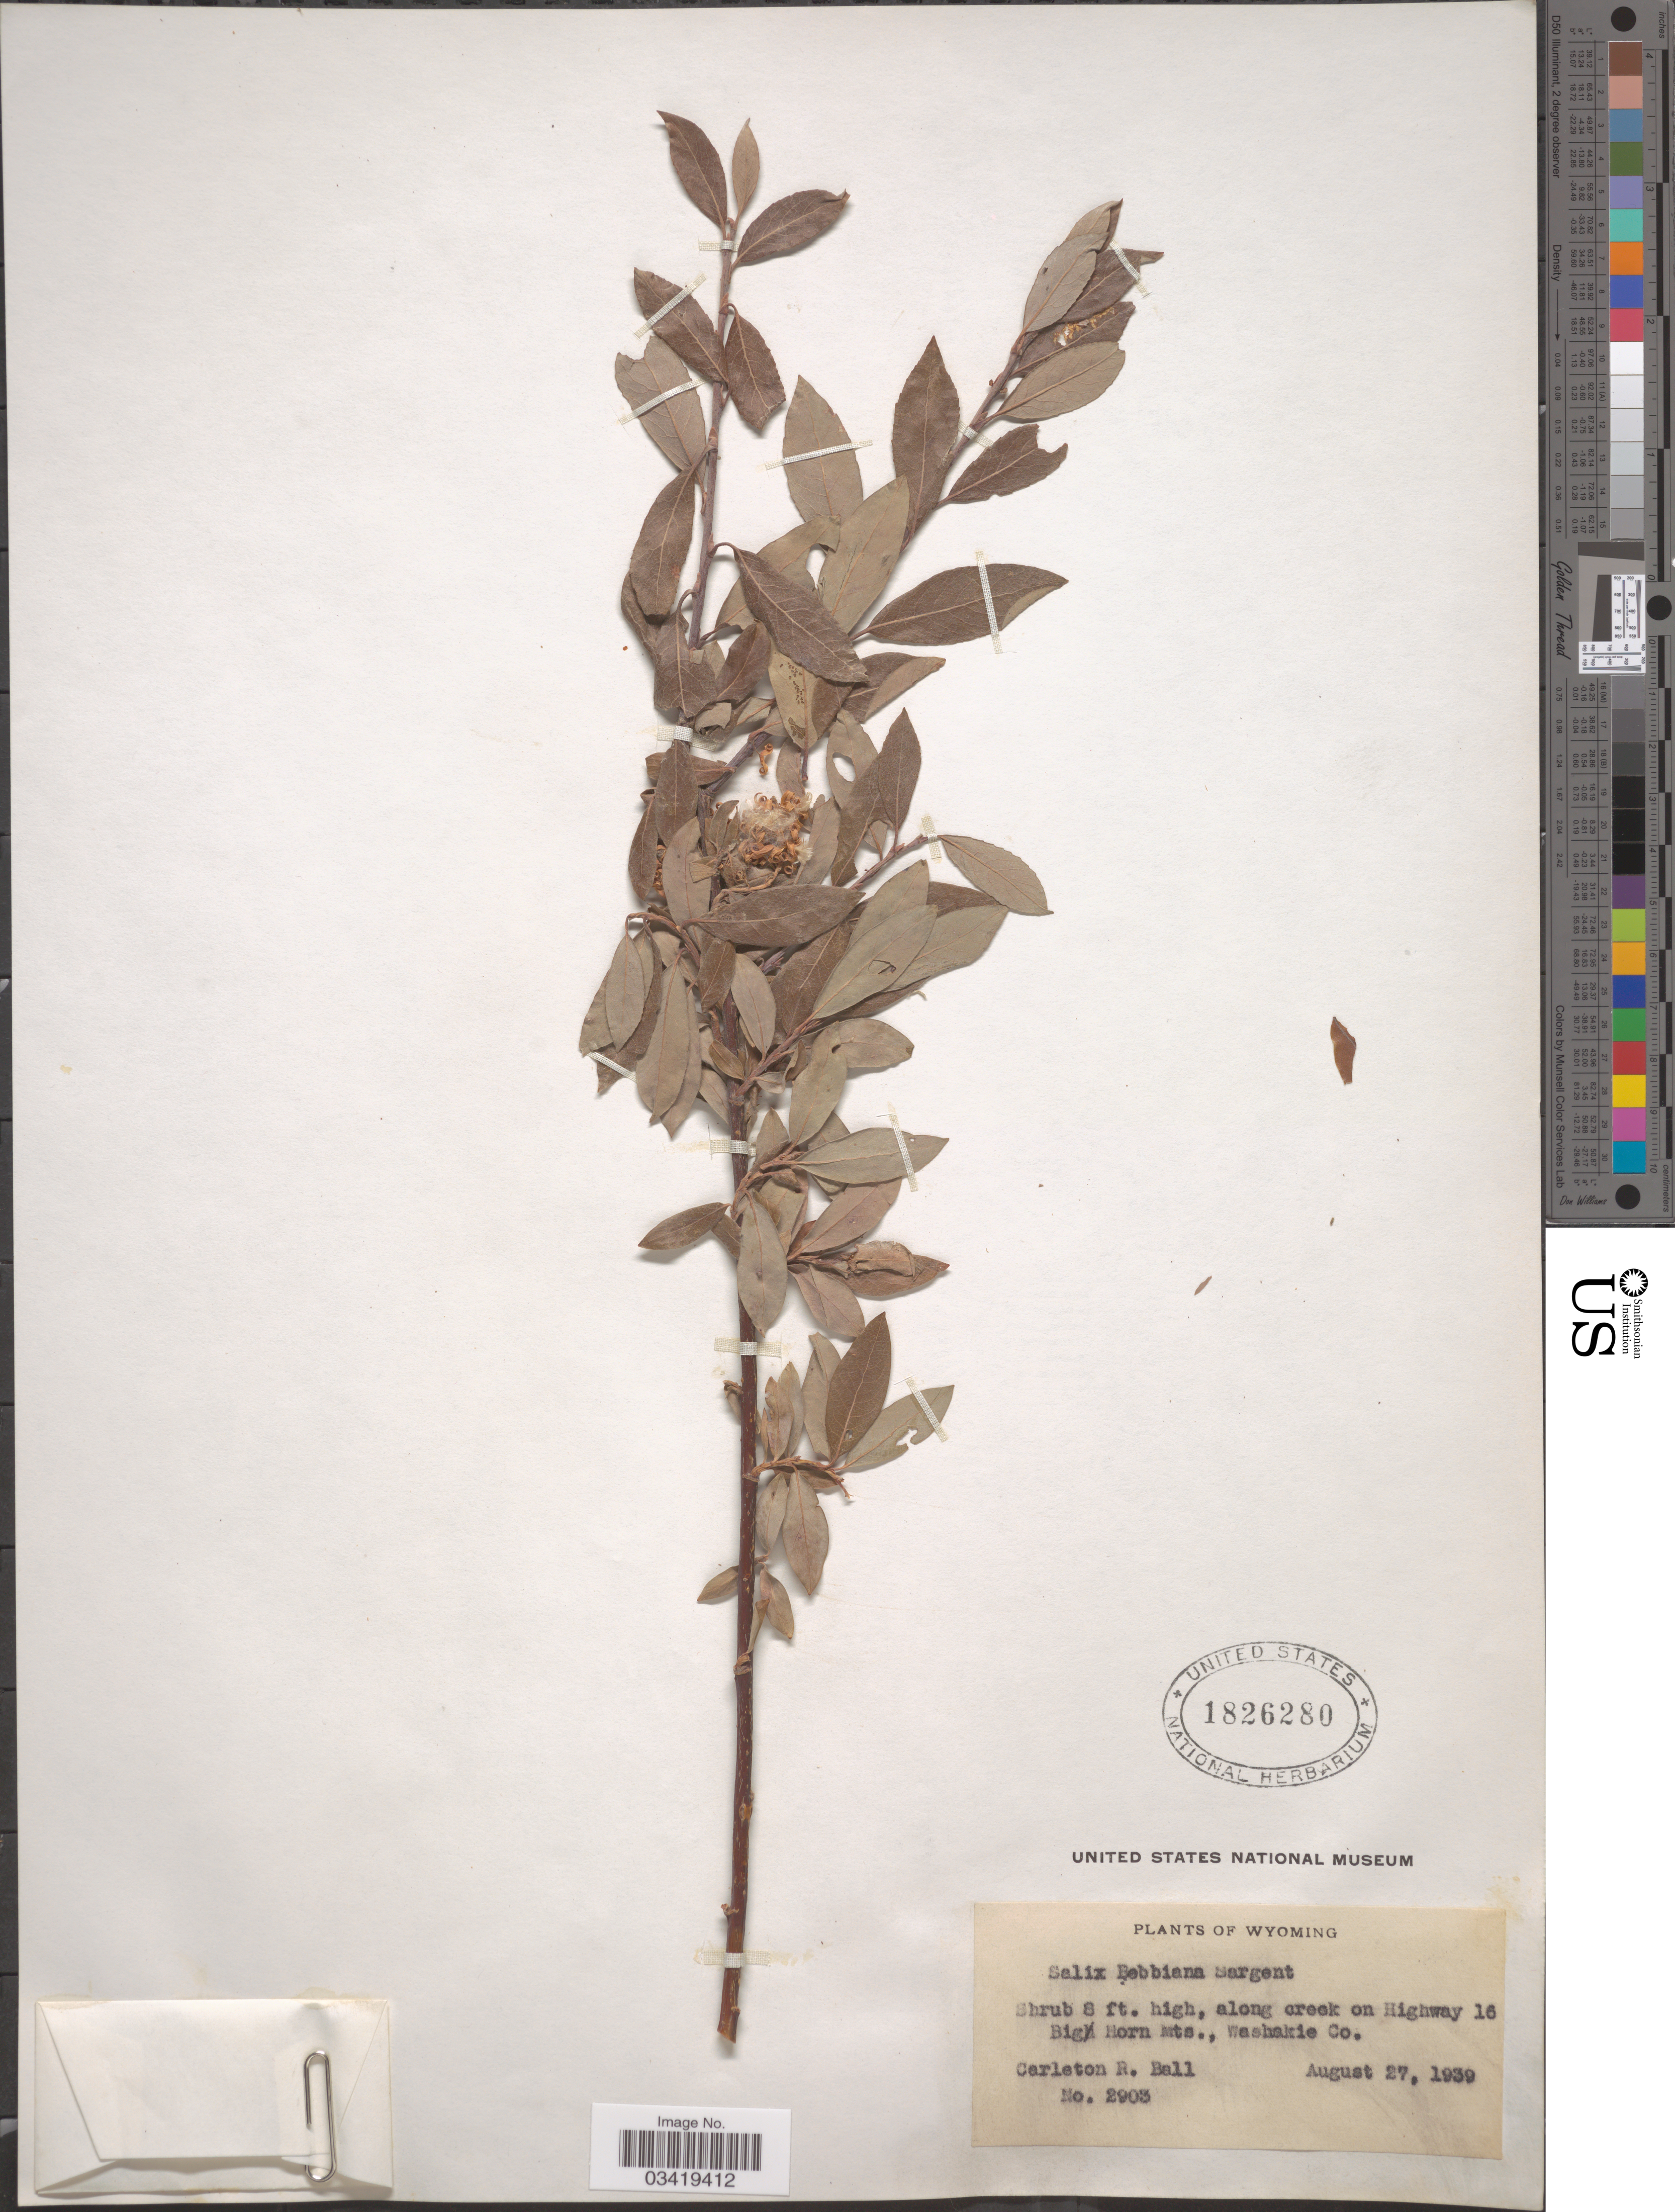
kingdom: Plantae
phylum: Tracheophyta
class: Magnoliopsida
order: Malpighiales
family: Salicaceae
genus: Salix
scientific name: Salix bebbiana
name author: Sarg.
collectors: C. R. Ball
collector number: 2903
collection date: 1939-08-27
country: United States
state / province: Wyoming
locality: Along creek on Highway 16 Big Horn Mts., Washakie Co.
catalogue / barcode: US 1826280